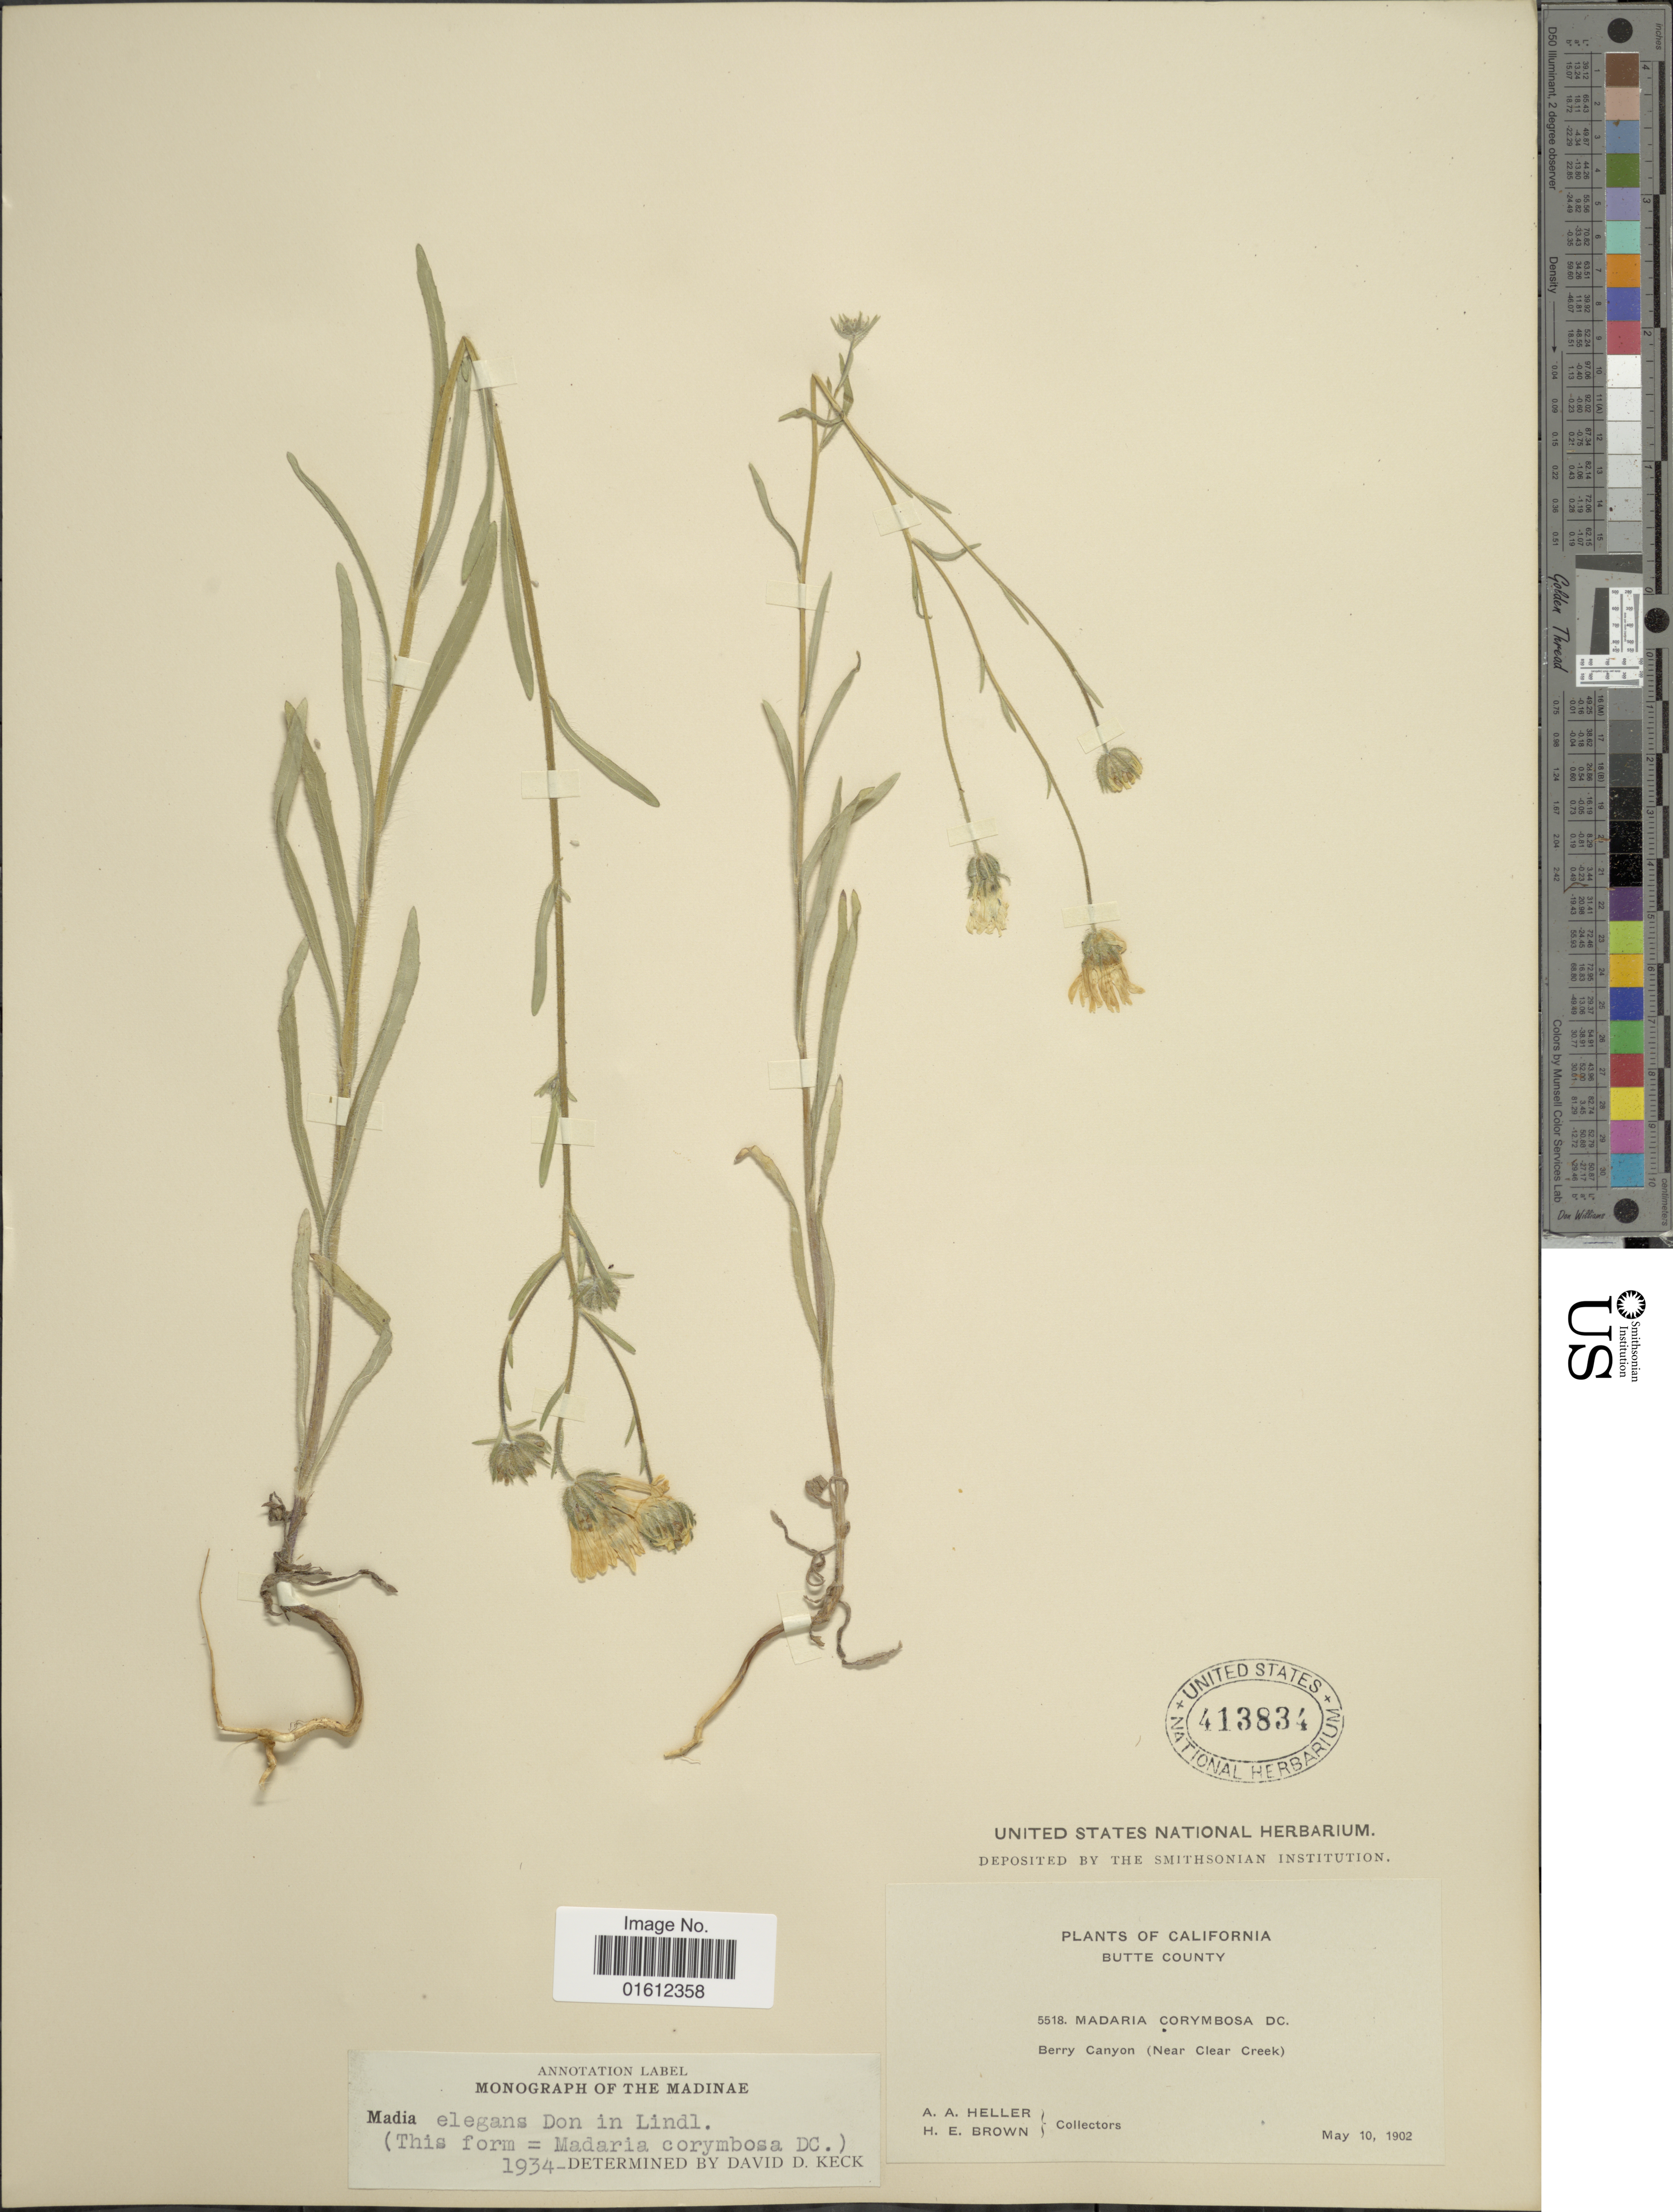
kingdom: Plantae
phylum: Tracheophyta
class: Magnoliopsida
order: Asterales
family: Asteraceae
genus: Madia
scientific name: Madia elegans subsp. elegans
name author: D. Don ex Lindl.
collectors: A. A. Heller & H. E. Brown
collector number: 5518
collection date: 1902-05-10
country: United States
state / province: California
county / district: Butte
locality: Butte County. Berry Canyon (Near Clear Creek).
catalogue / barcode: US 413834